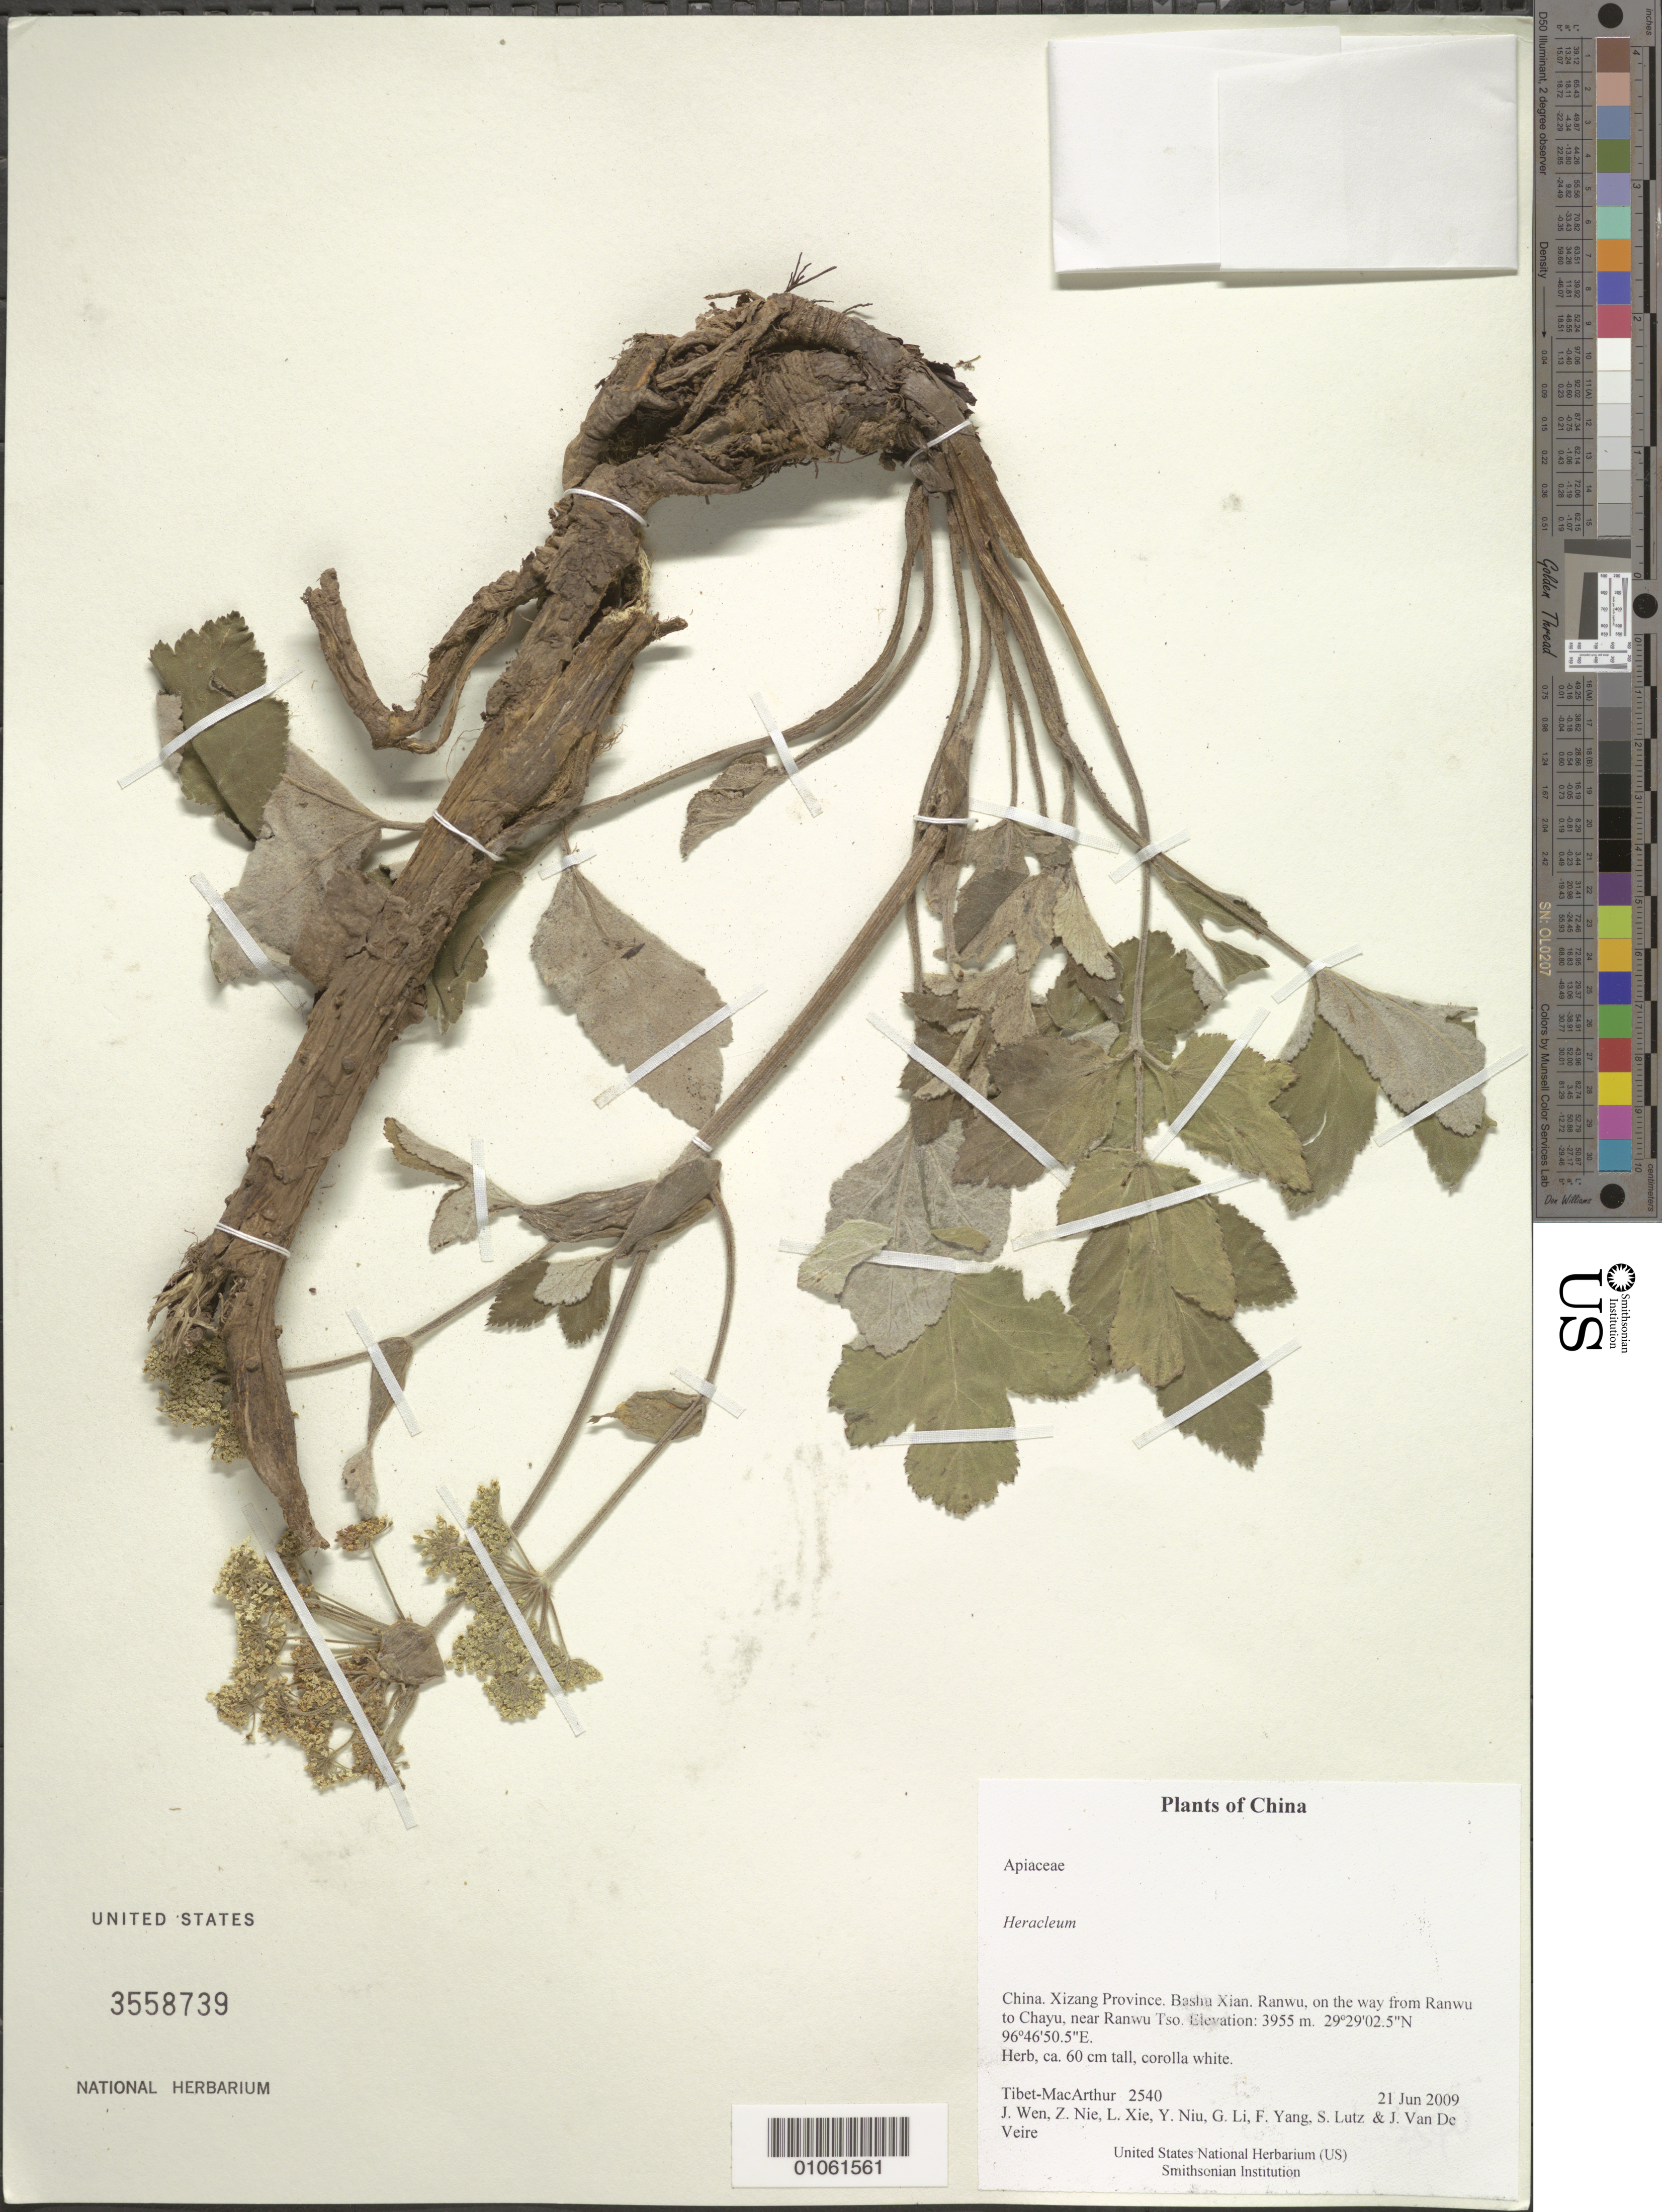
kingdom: Plantae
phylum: Tracheophyta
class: Magnoliopsida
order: Apiales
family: Apiaceae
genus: Heracleum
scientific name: Heracleum sp.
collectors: Tibet-MacArthur, J. Wen, Z. Nie, L. Xie, Y. Niu, G. Li, F. Yang, S. Lutz & J. Van De Veire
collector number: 2540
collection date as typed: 21 Jun 2009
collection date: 2009-06-21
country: China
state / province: Xizang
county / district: Bashu Xian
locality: Ranwu, on the way from Ranwu to Chayu, near Ranwu Tso.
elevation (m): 3955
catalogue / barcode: US 3558739